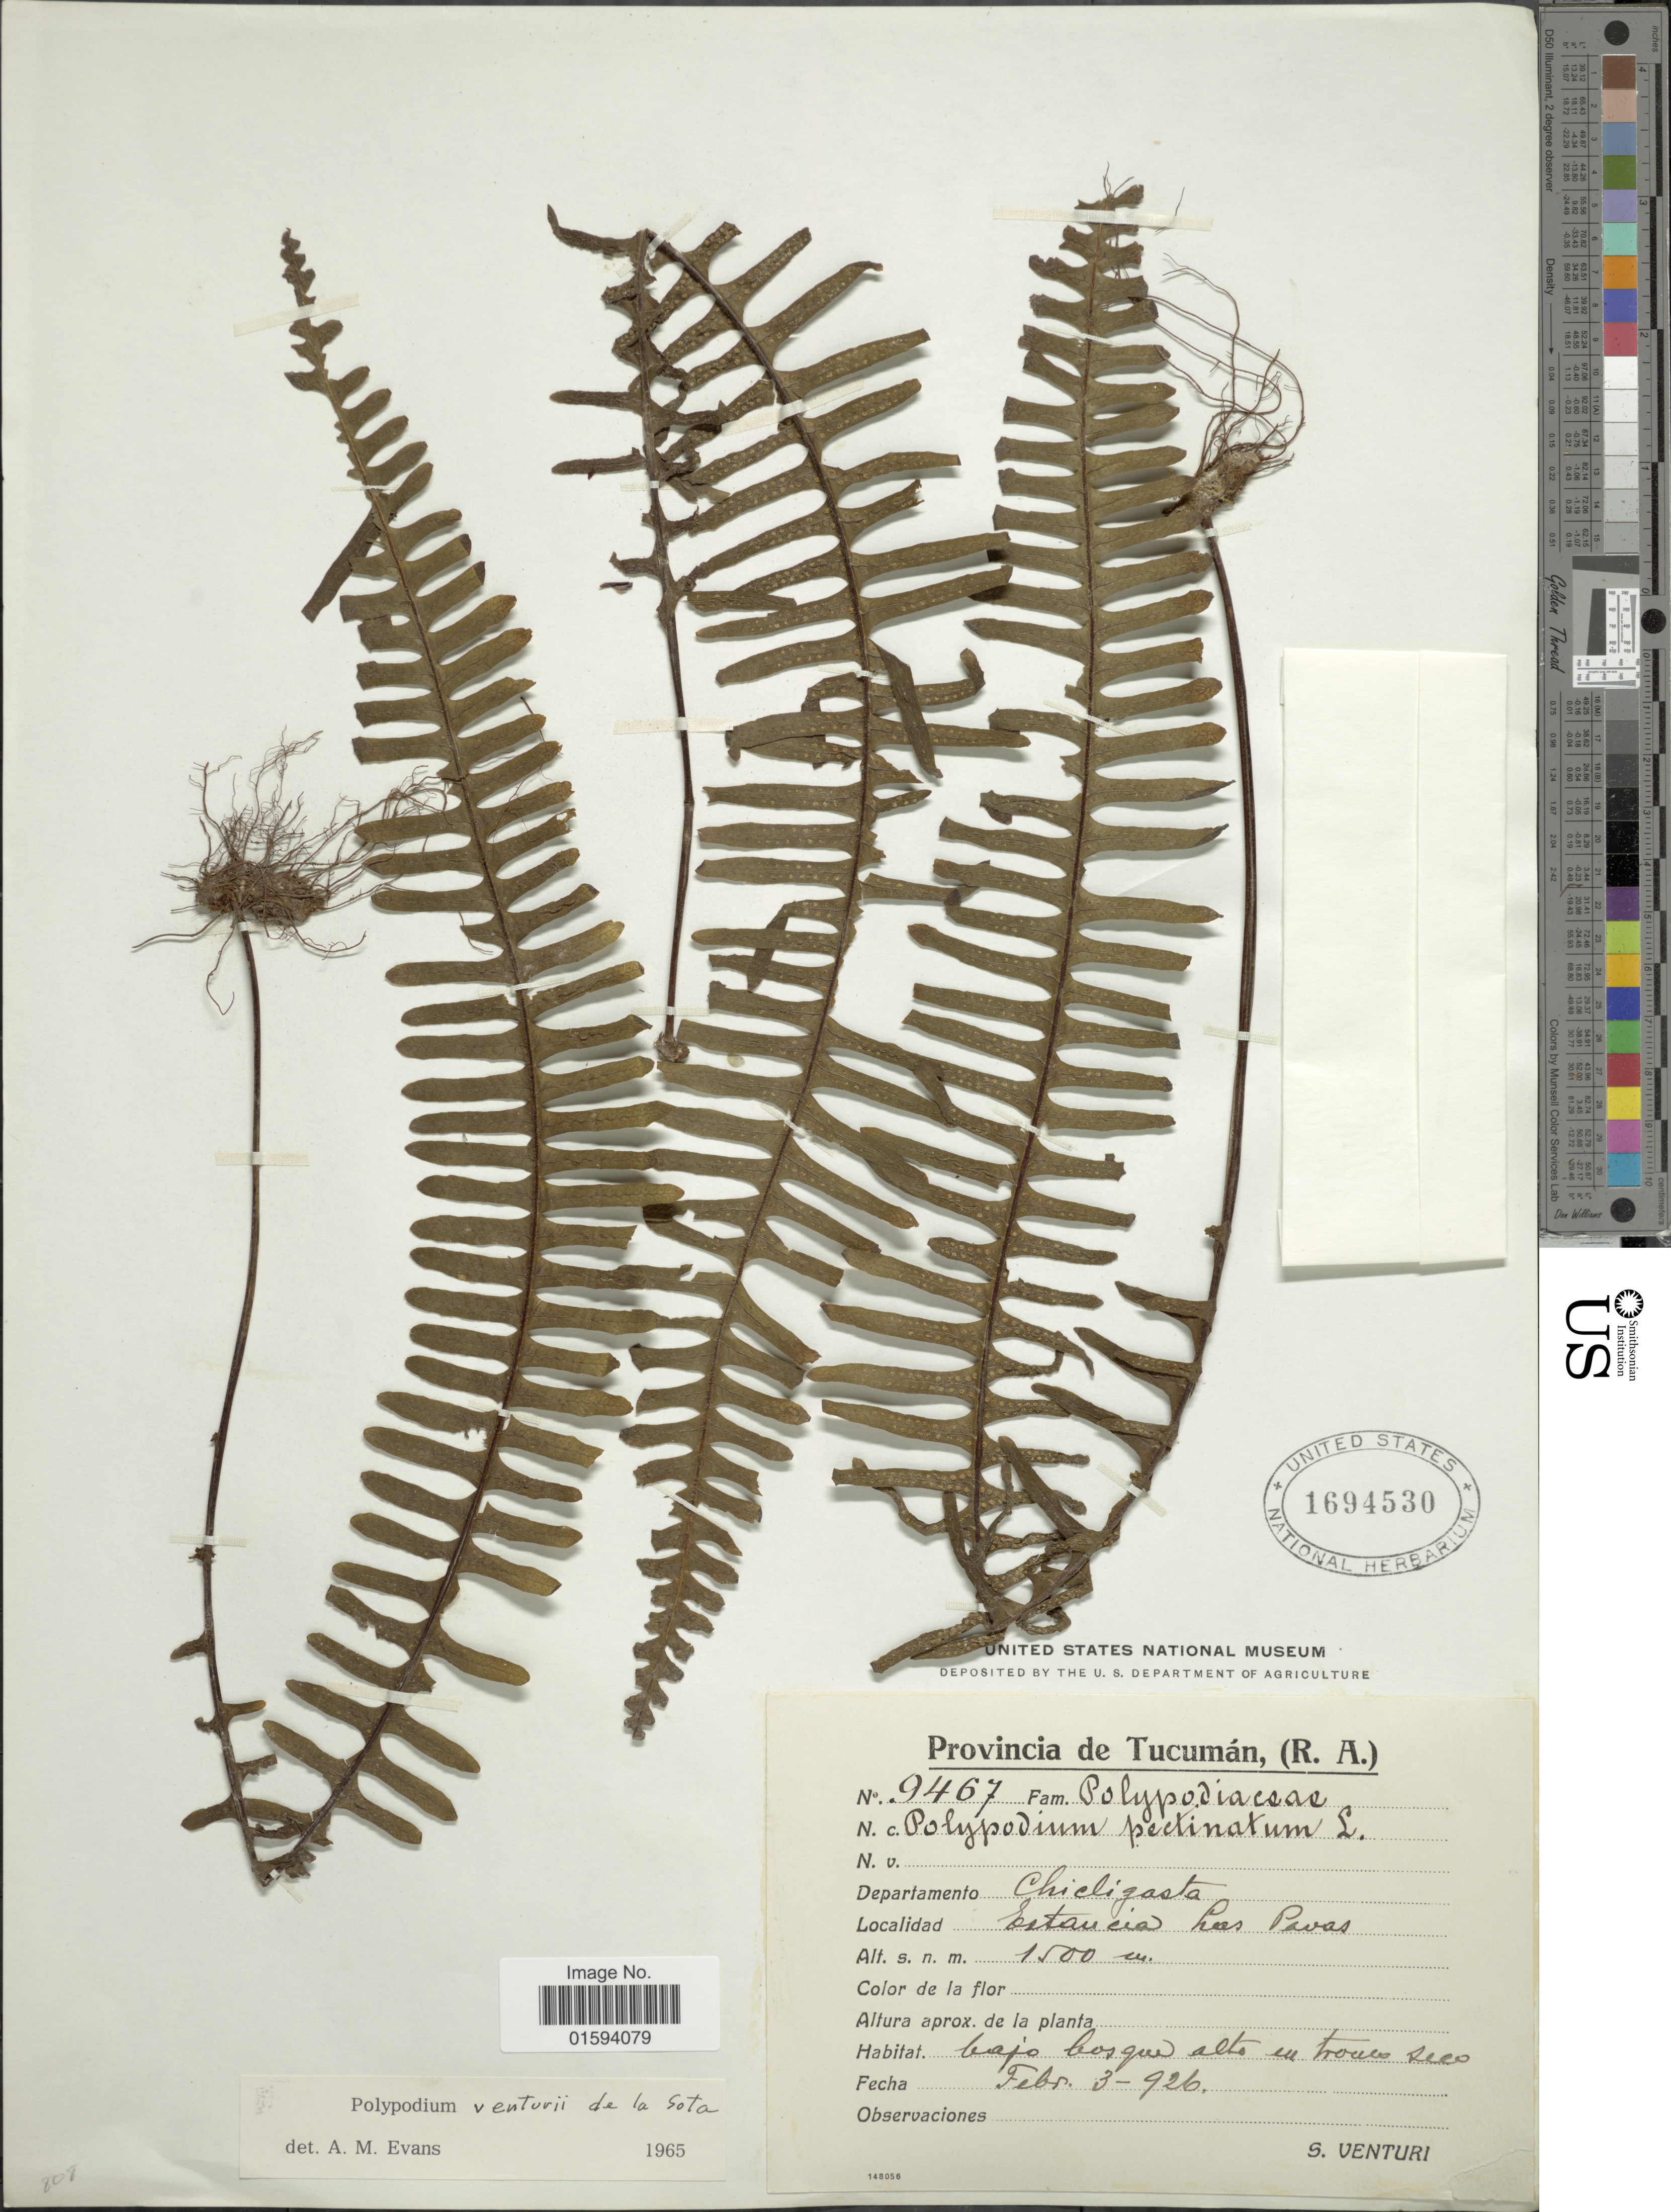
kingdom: Plantae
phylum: Tracheophyta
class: Polypodiopsida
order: Polypodiales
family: Polypodiaceae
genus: Pecluma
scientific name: Pecluma venturii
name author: (de la Sota) M.G. Price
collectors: S. Venturi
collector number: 9467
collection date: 1926-02-03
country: Argentina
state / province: Tucuman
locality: Provincia de Tucumán, (R. A.), Departamento Chicligasta, Estancia Las Pavas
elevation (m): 1500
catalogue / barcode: US 1694530